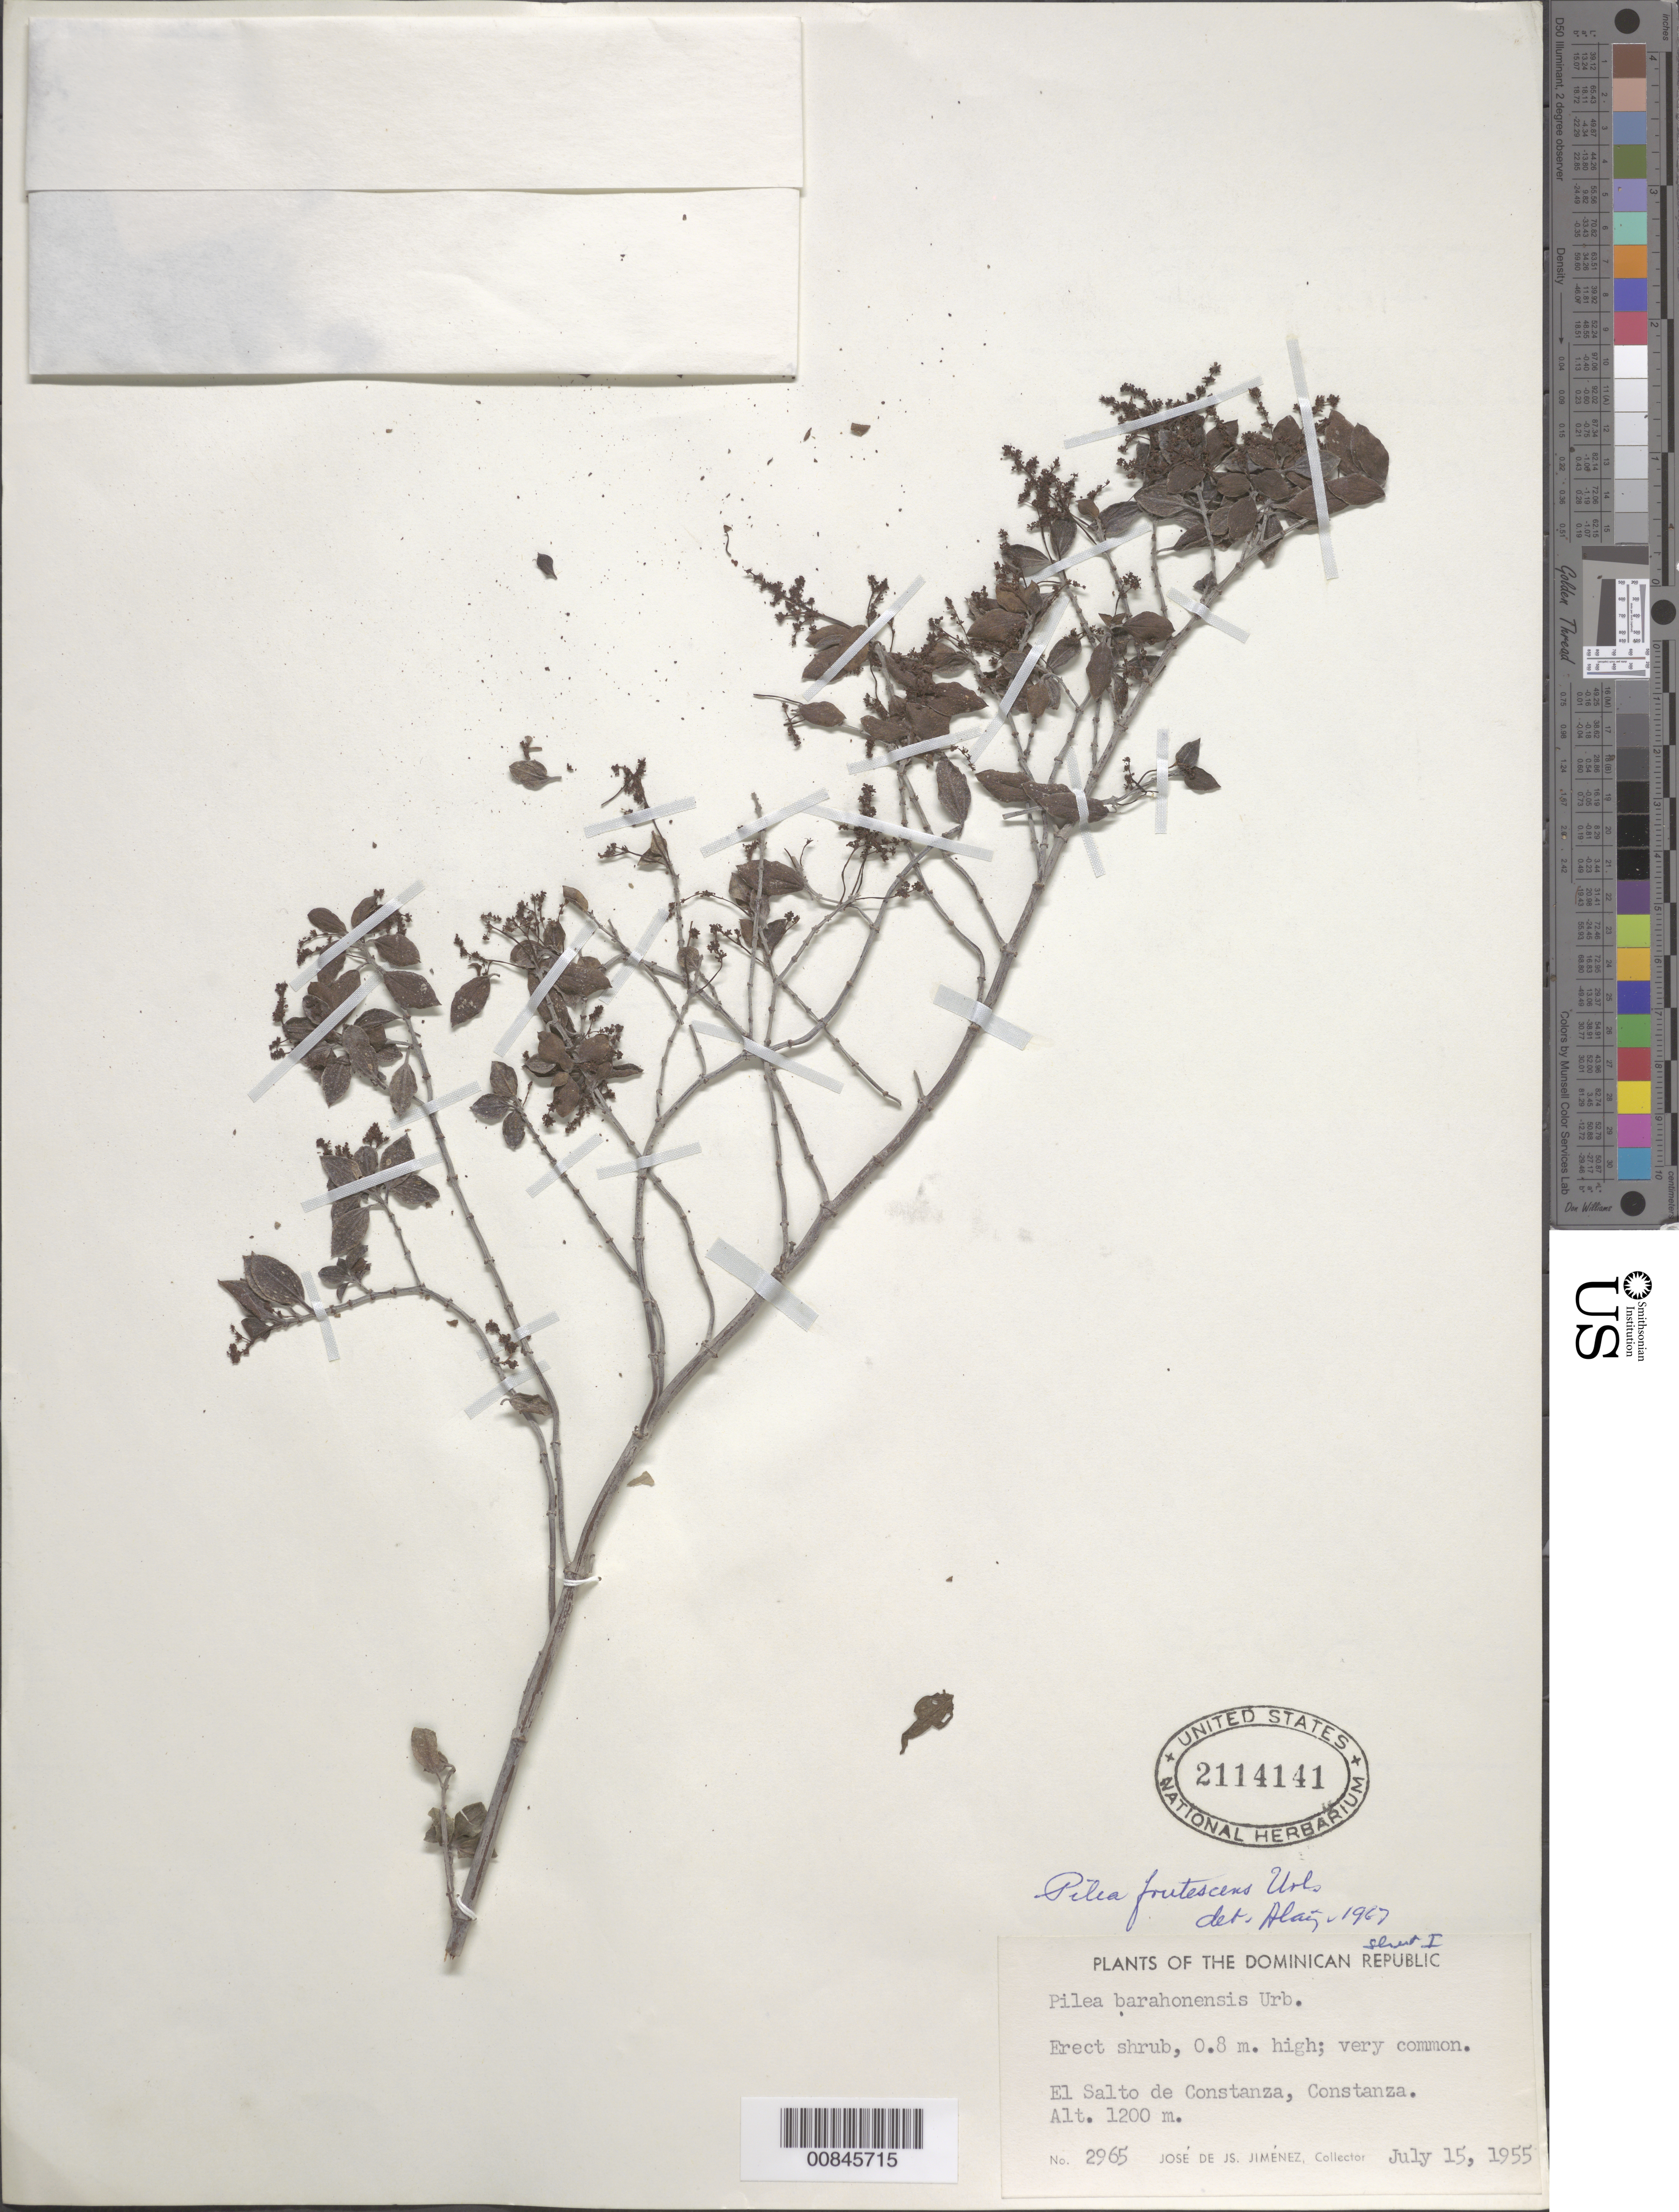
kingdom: Plantae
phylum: Tracheophyta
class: Magnoliopsida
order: Rosales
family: Urticaceae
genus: Pilea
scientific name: Pilea frutescens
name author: Urb.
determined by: Liogier, Alain H.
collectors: J. J. Jiménez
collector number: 2965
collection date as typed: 15 Jul 1955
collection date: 1955-07-15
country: Dominican Republic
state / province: La Vega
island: Hispaniola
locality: El Salto de Constanza, Constanza.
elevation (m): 1200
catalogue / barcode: US 2114141